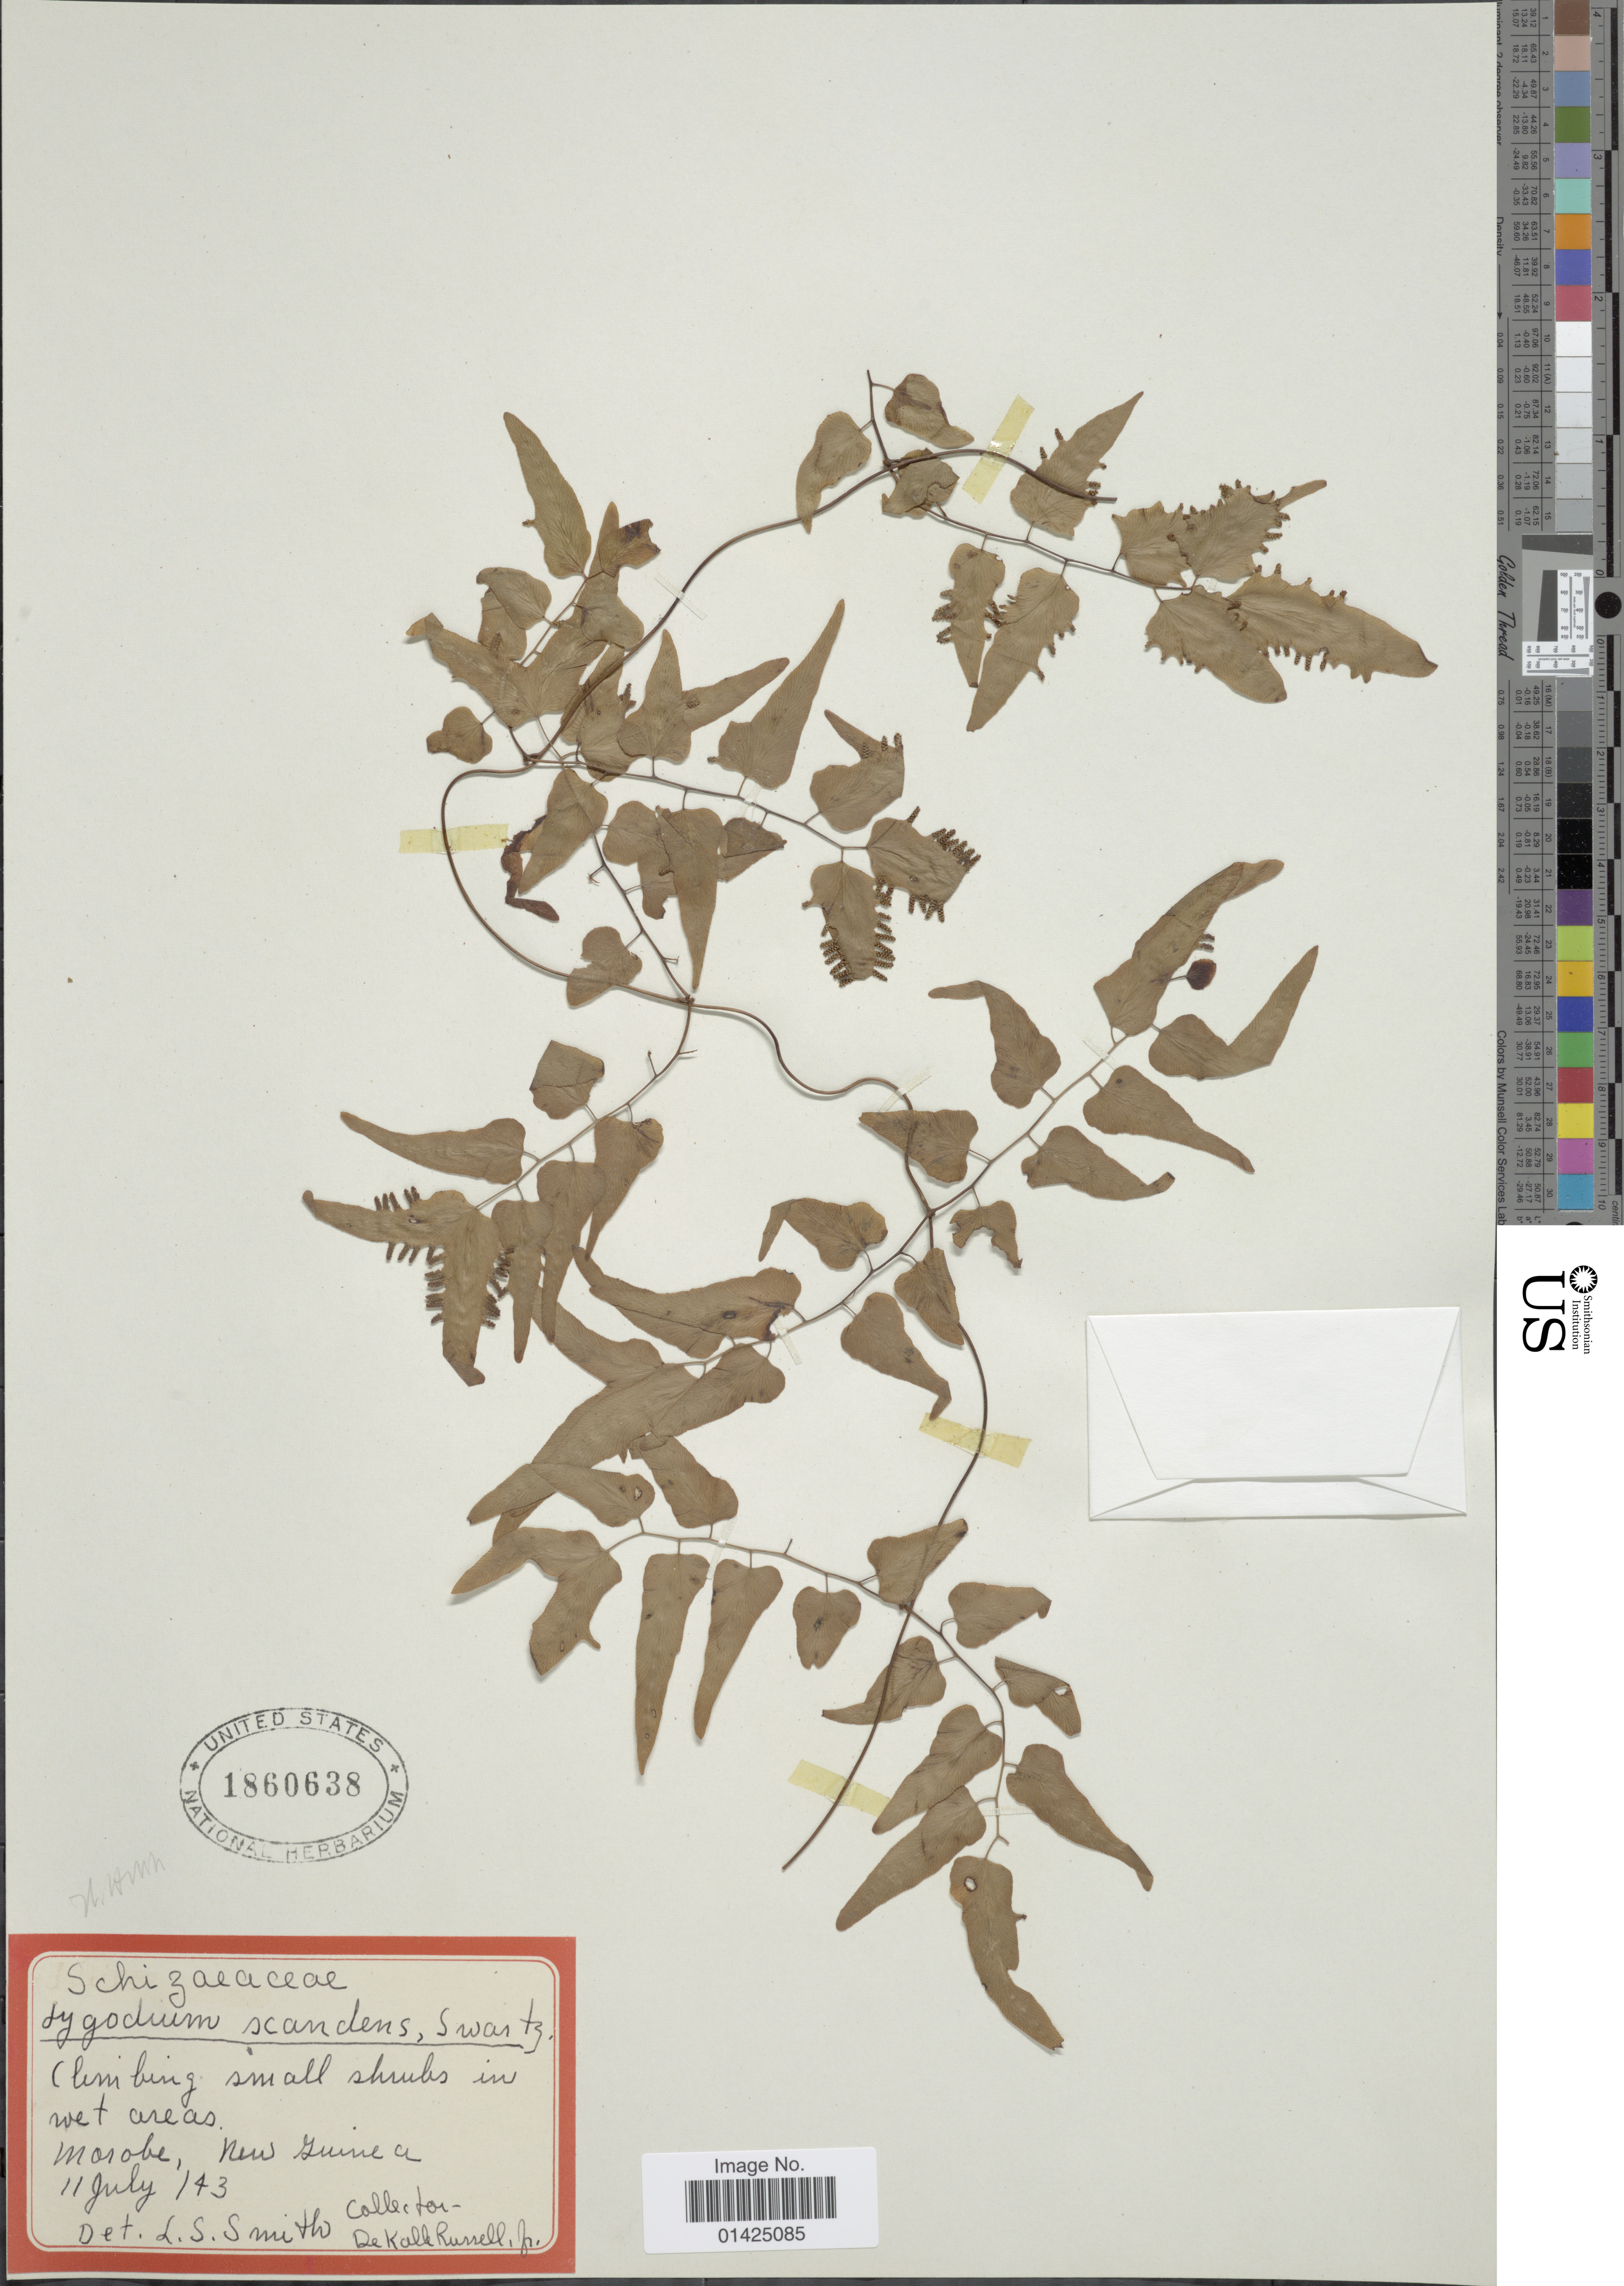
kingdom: Plantae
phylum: Tracheophyta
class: Polypodiopsida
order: Schizaeales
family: Lygodiaceae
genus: Lygodium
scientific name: Lygodium microphyllum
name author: (Cav.) R. Br.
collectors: D. K. Russell Jr.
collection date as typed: Transcribed d/m/y: 11/7/143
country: Papua New Guinea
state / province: Morobe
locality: New Guinea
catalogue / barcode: US 1860638